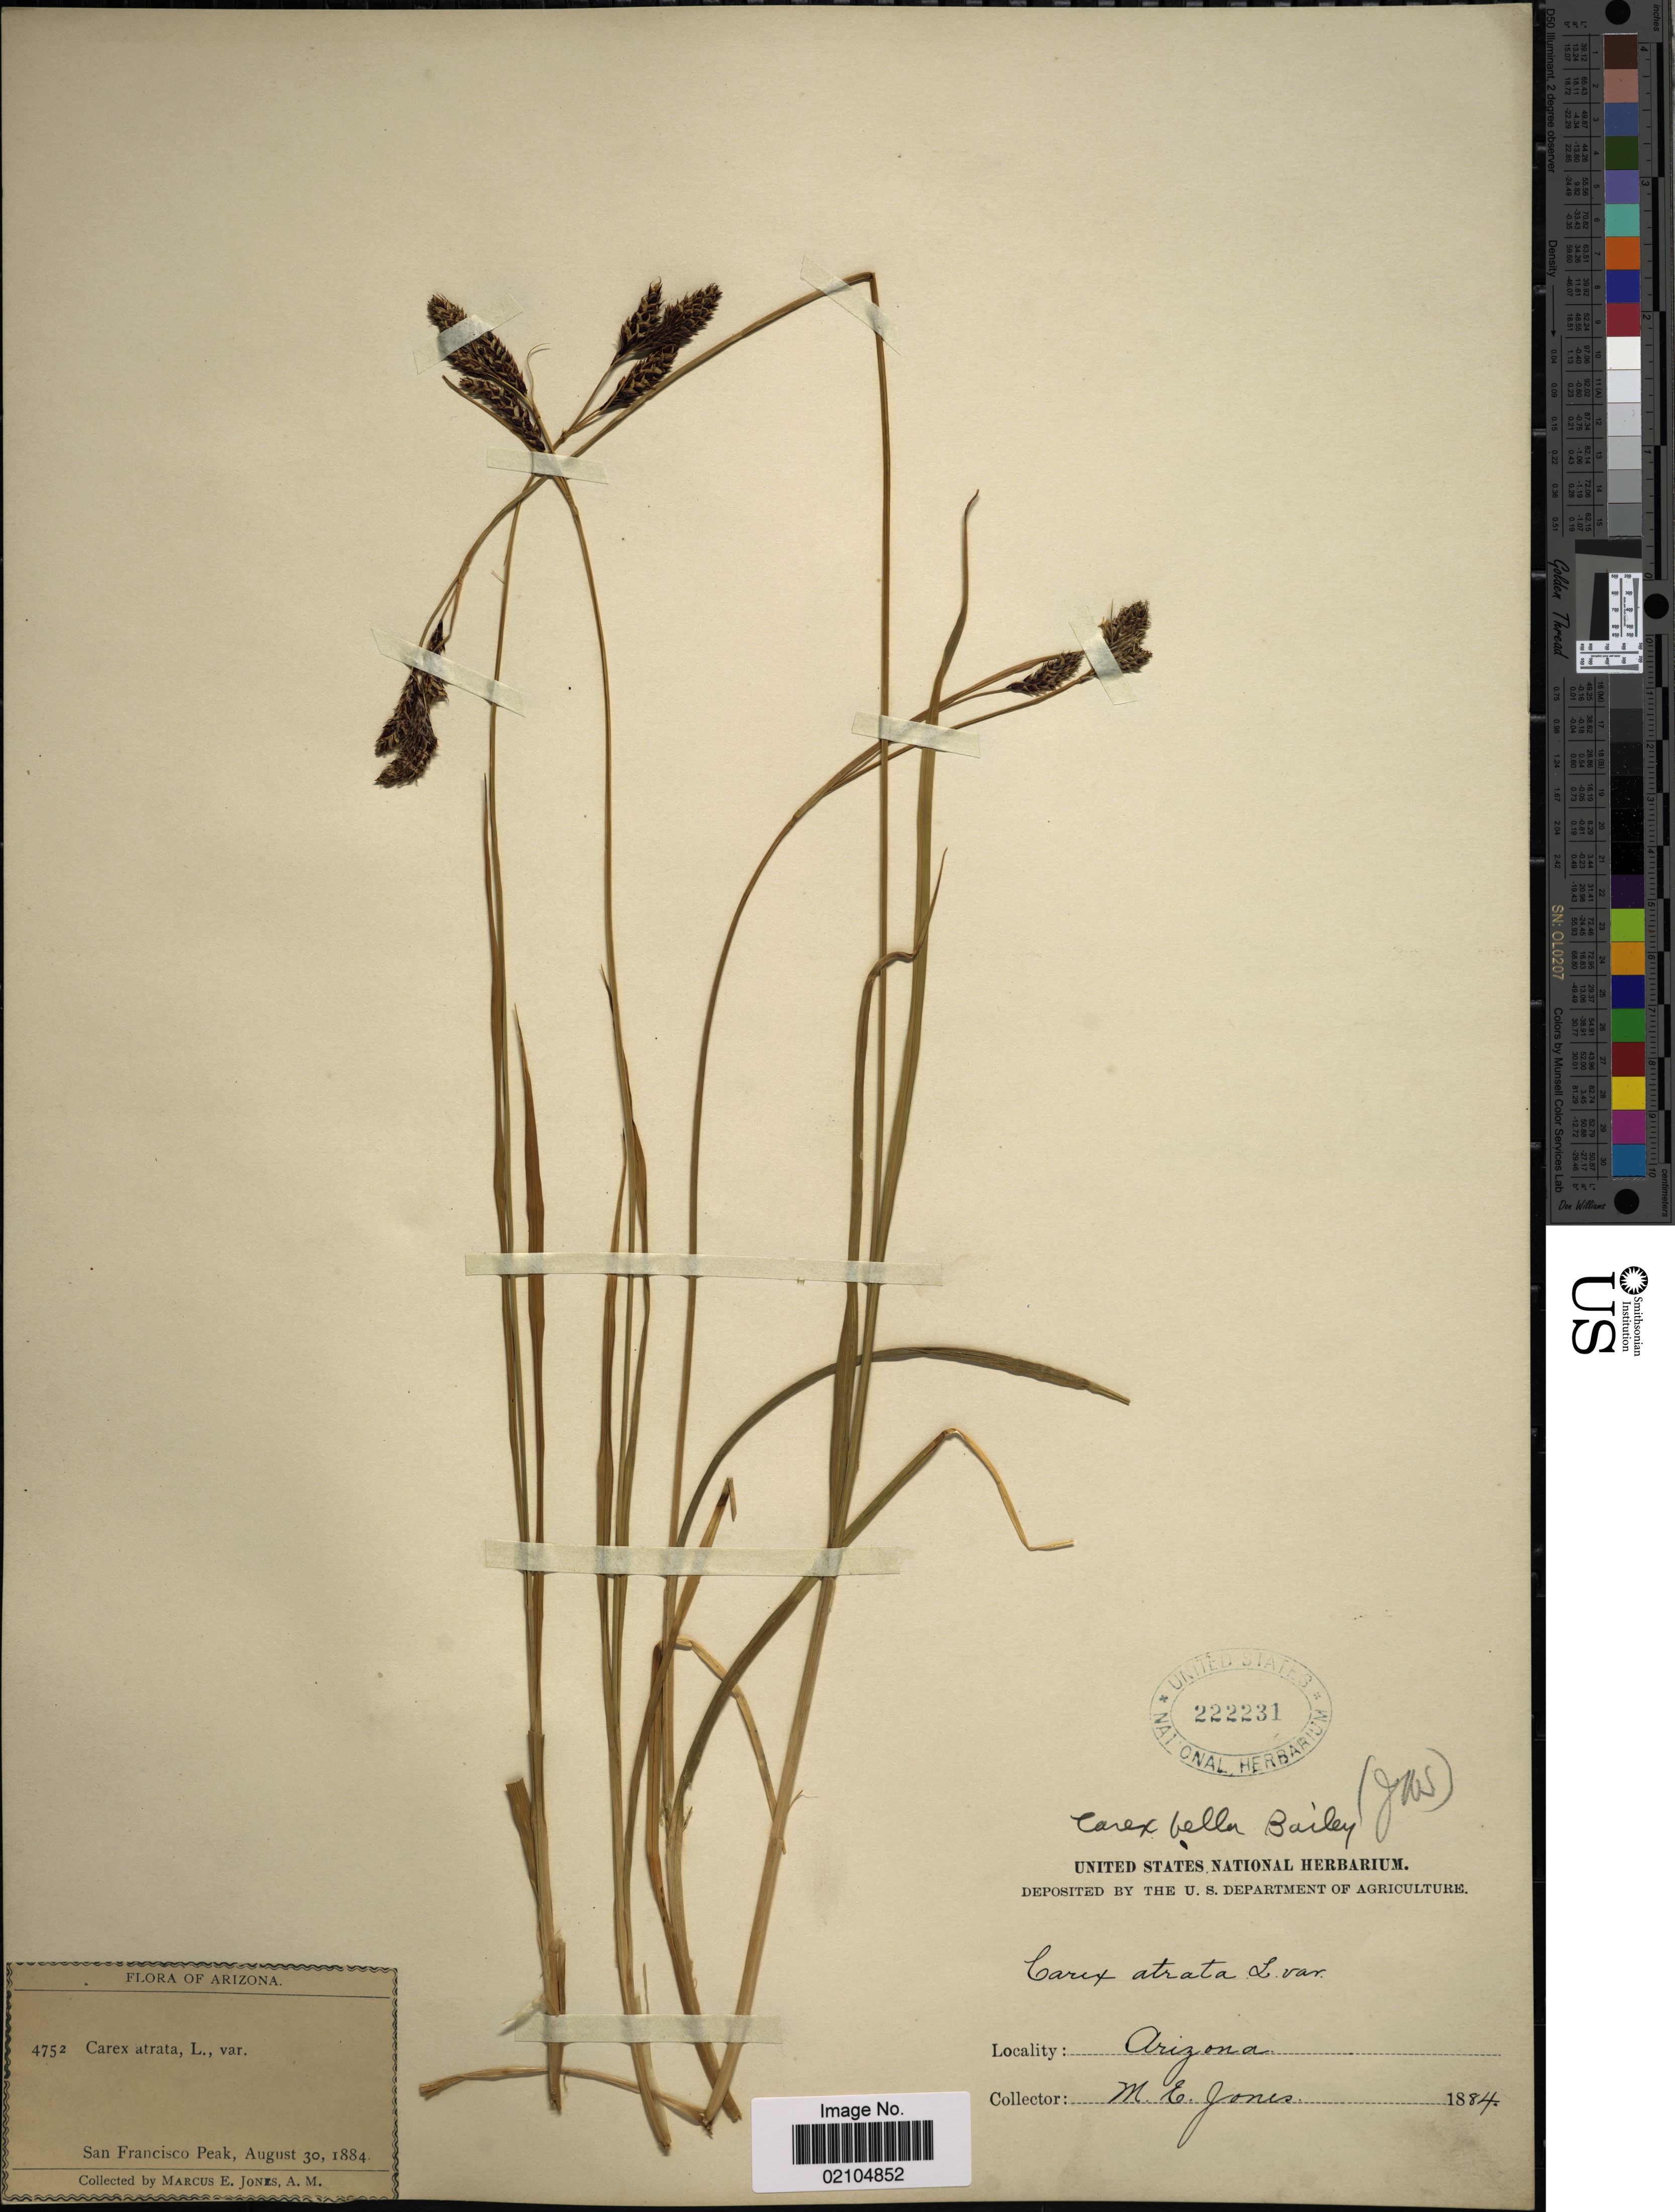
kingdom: Plantae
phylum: Tracheophyta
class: Liliopsida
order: Poales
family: Cyperaceae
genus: Carex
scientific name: Carex bella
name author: L.H. Bailey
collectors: M. E. Jones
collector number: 4752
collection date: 1884-08-30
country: United States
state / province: Arizona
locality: San Francisco Peak.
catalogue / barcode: US 222231